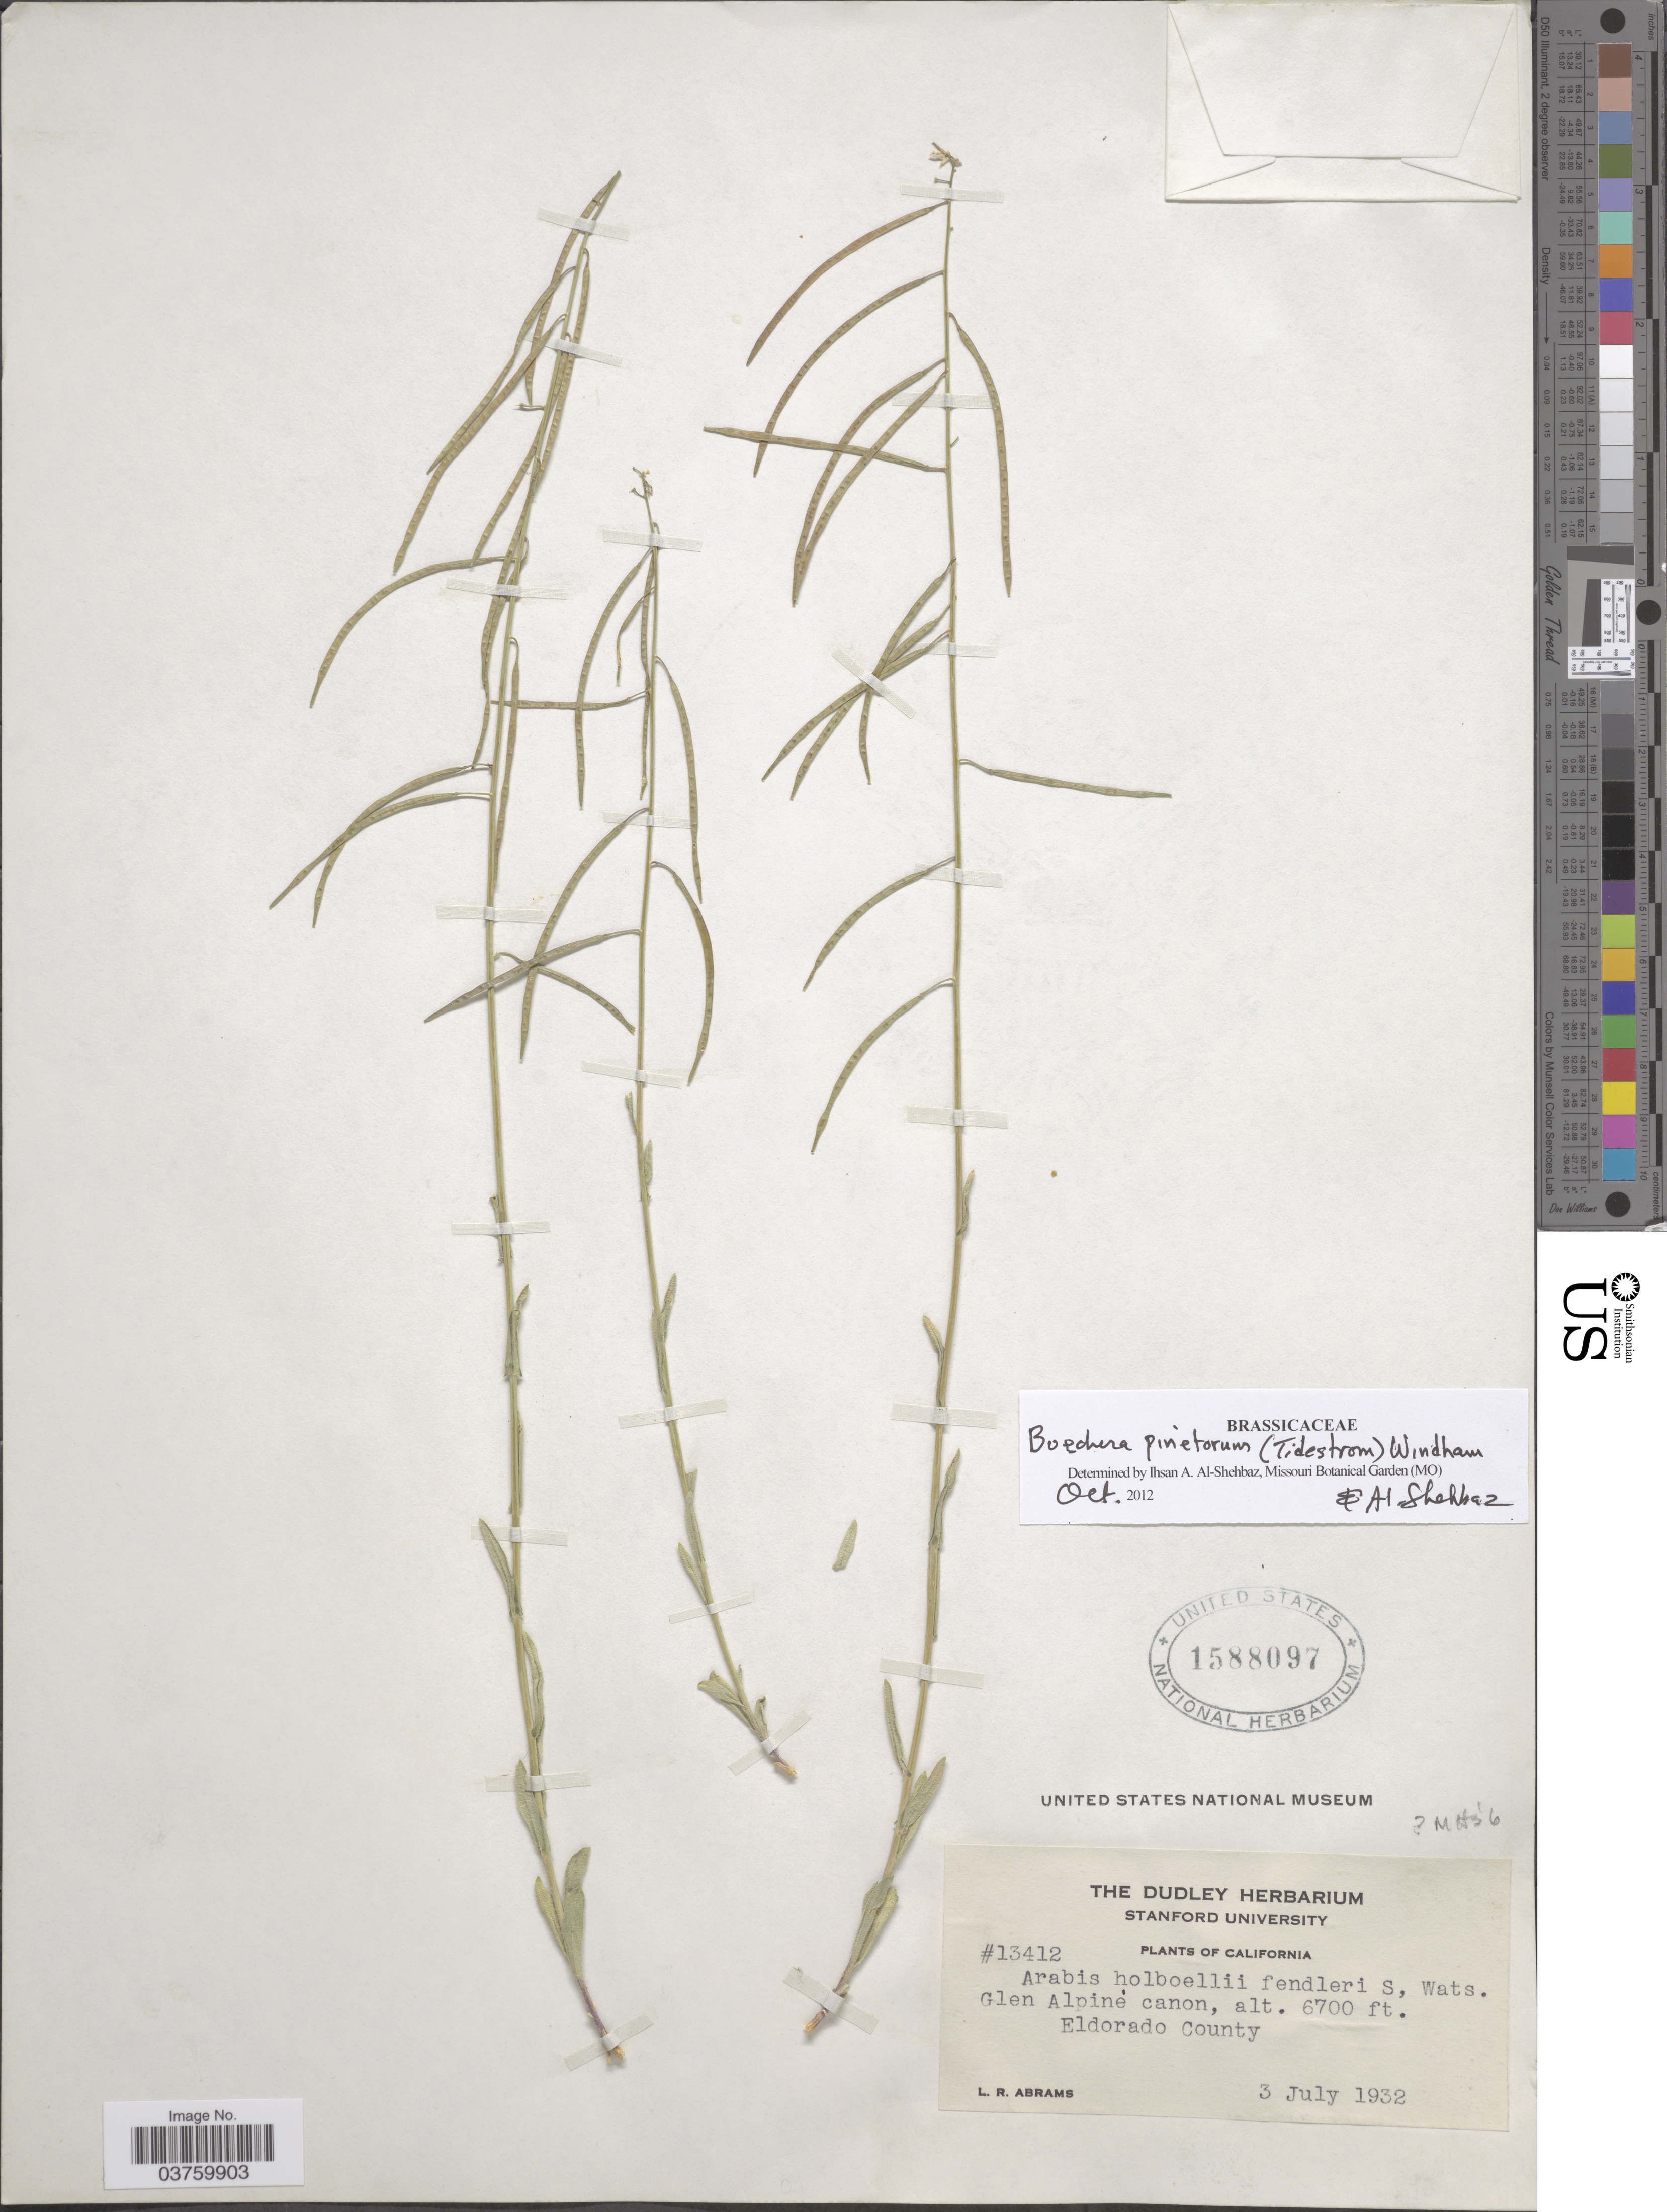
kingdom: Plantae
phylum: Tracheophyta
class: Magnoliopsida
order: Brassicales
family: Brassicaceae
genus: Boechera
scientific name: Boechera pinetorum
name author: (Tidestr.) Windham & Al-Shehbaz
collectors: L. Abrams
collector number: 13412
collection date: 1932-07-03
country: United States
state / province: California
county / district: El Dorado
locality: Glen Alpine canon. Eldorado County.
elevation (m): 2042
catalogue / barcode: US 1588097